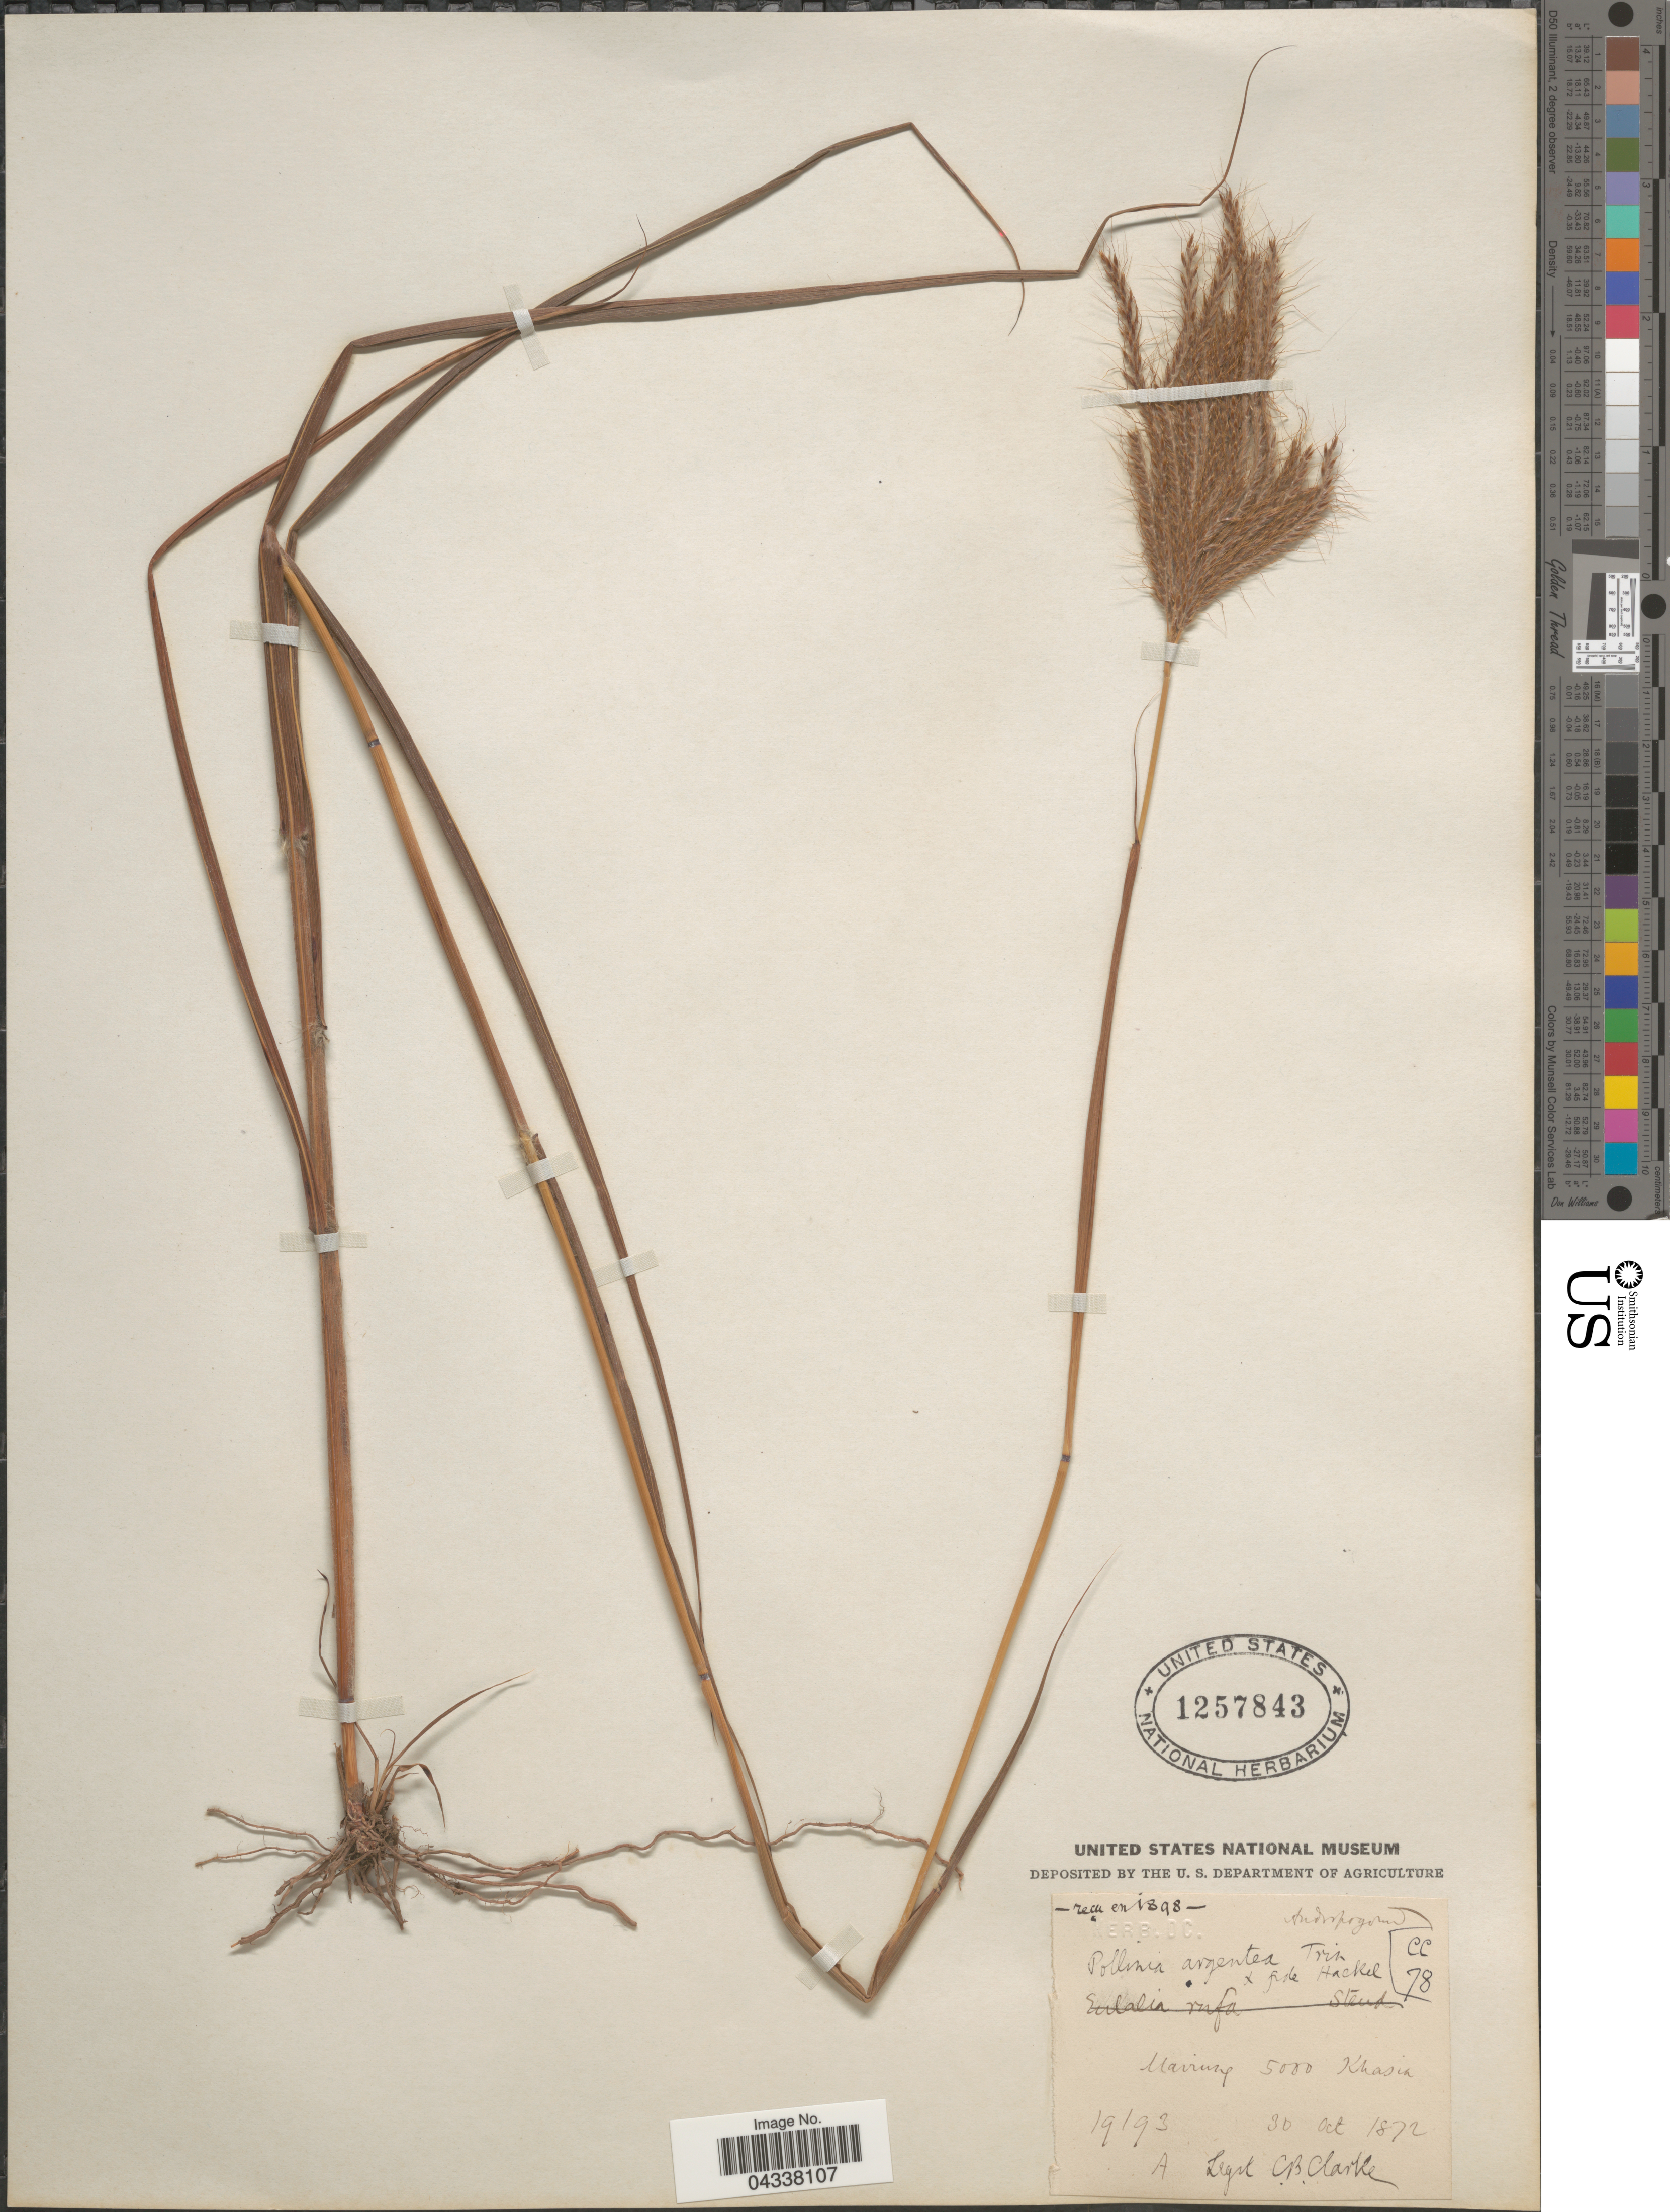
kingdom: Plantae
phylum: Tracheophyta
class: Liliopsida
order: Poales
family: Poaceae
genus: Pseudopogonatherum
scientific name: Pseudopogonatherum trispicatum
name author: (Schult.) Ohwi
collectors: C. B. Clarke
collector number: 19193A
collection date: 1872-10-30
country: India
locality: Mairung. Khasia.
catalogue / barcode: US 1257843